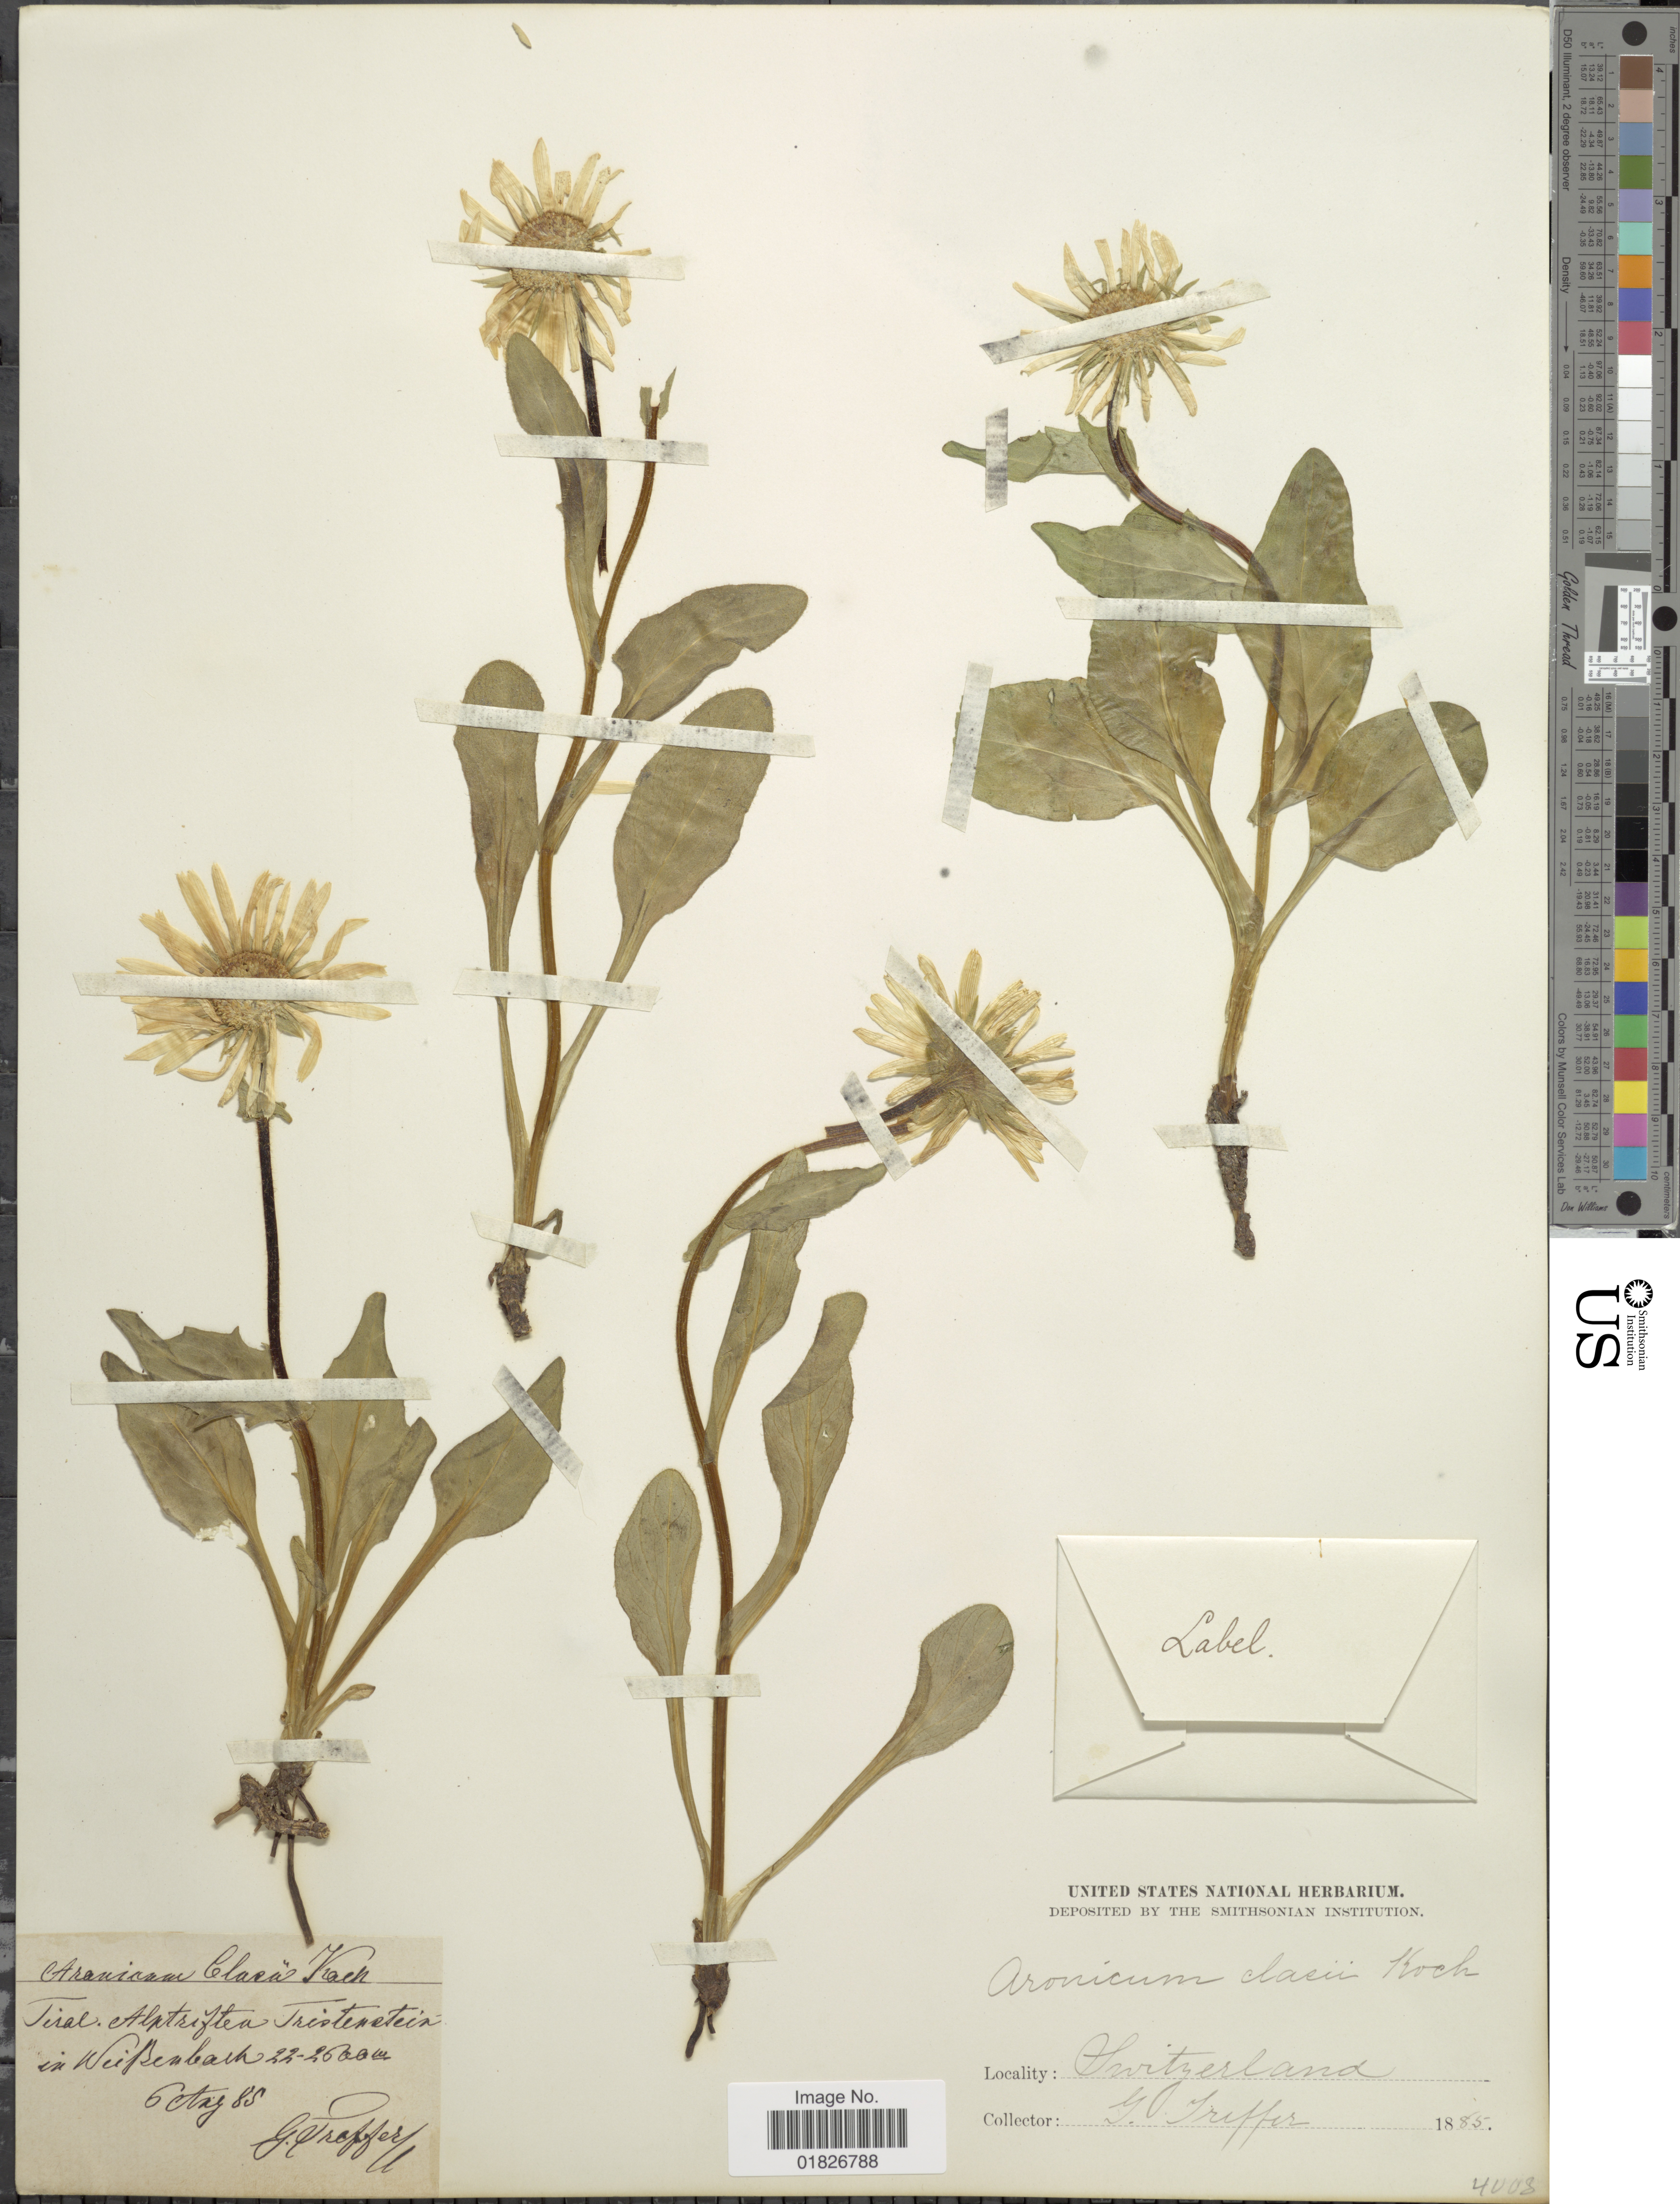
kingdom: Plantae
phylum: Tracheophyta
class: Magnoliopsida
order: Asterales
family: Asteraceae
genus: Doronicum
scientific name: Doronicum clusii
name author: (All.) Tausch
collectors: G. Treffer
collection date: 1885-05-06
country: Austria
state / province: Tirol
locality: Tirol, Alptriften Tristenstein in Weibenbach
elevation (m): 2200